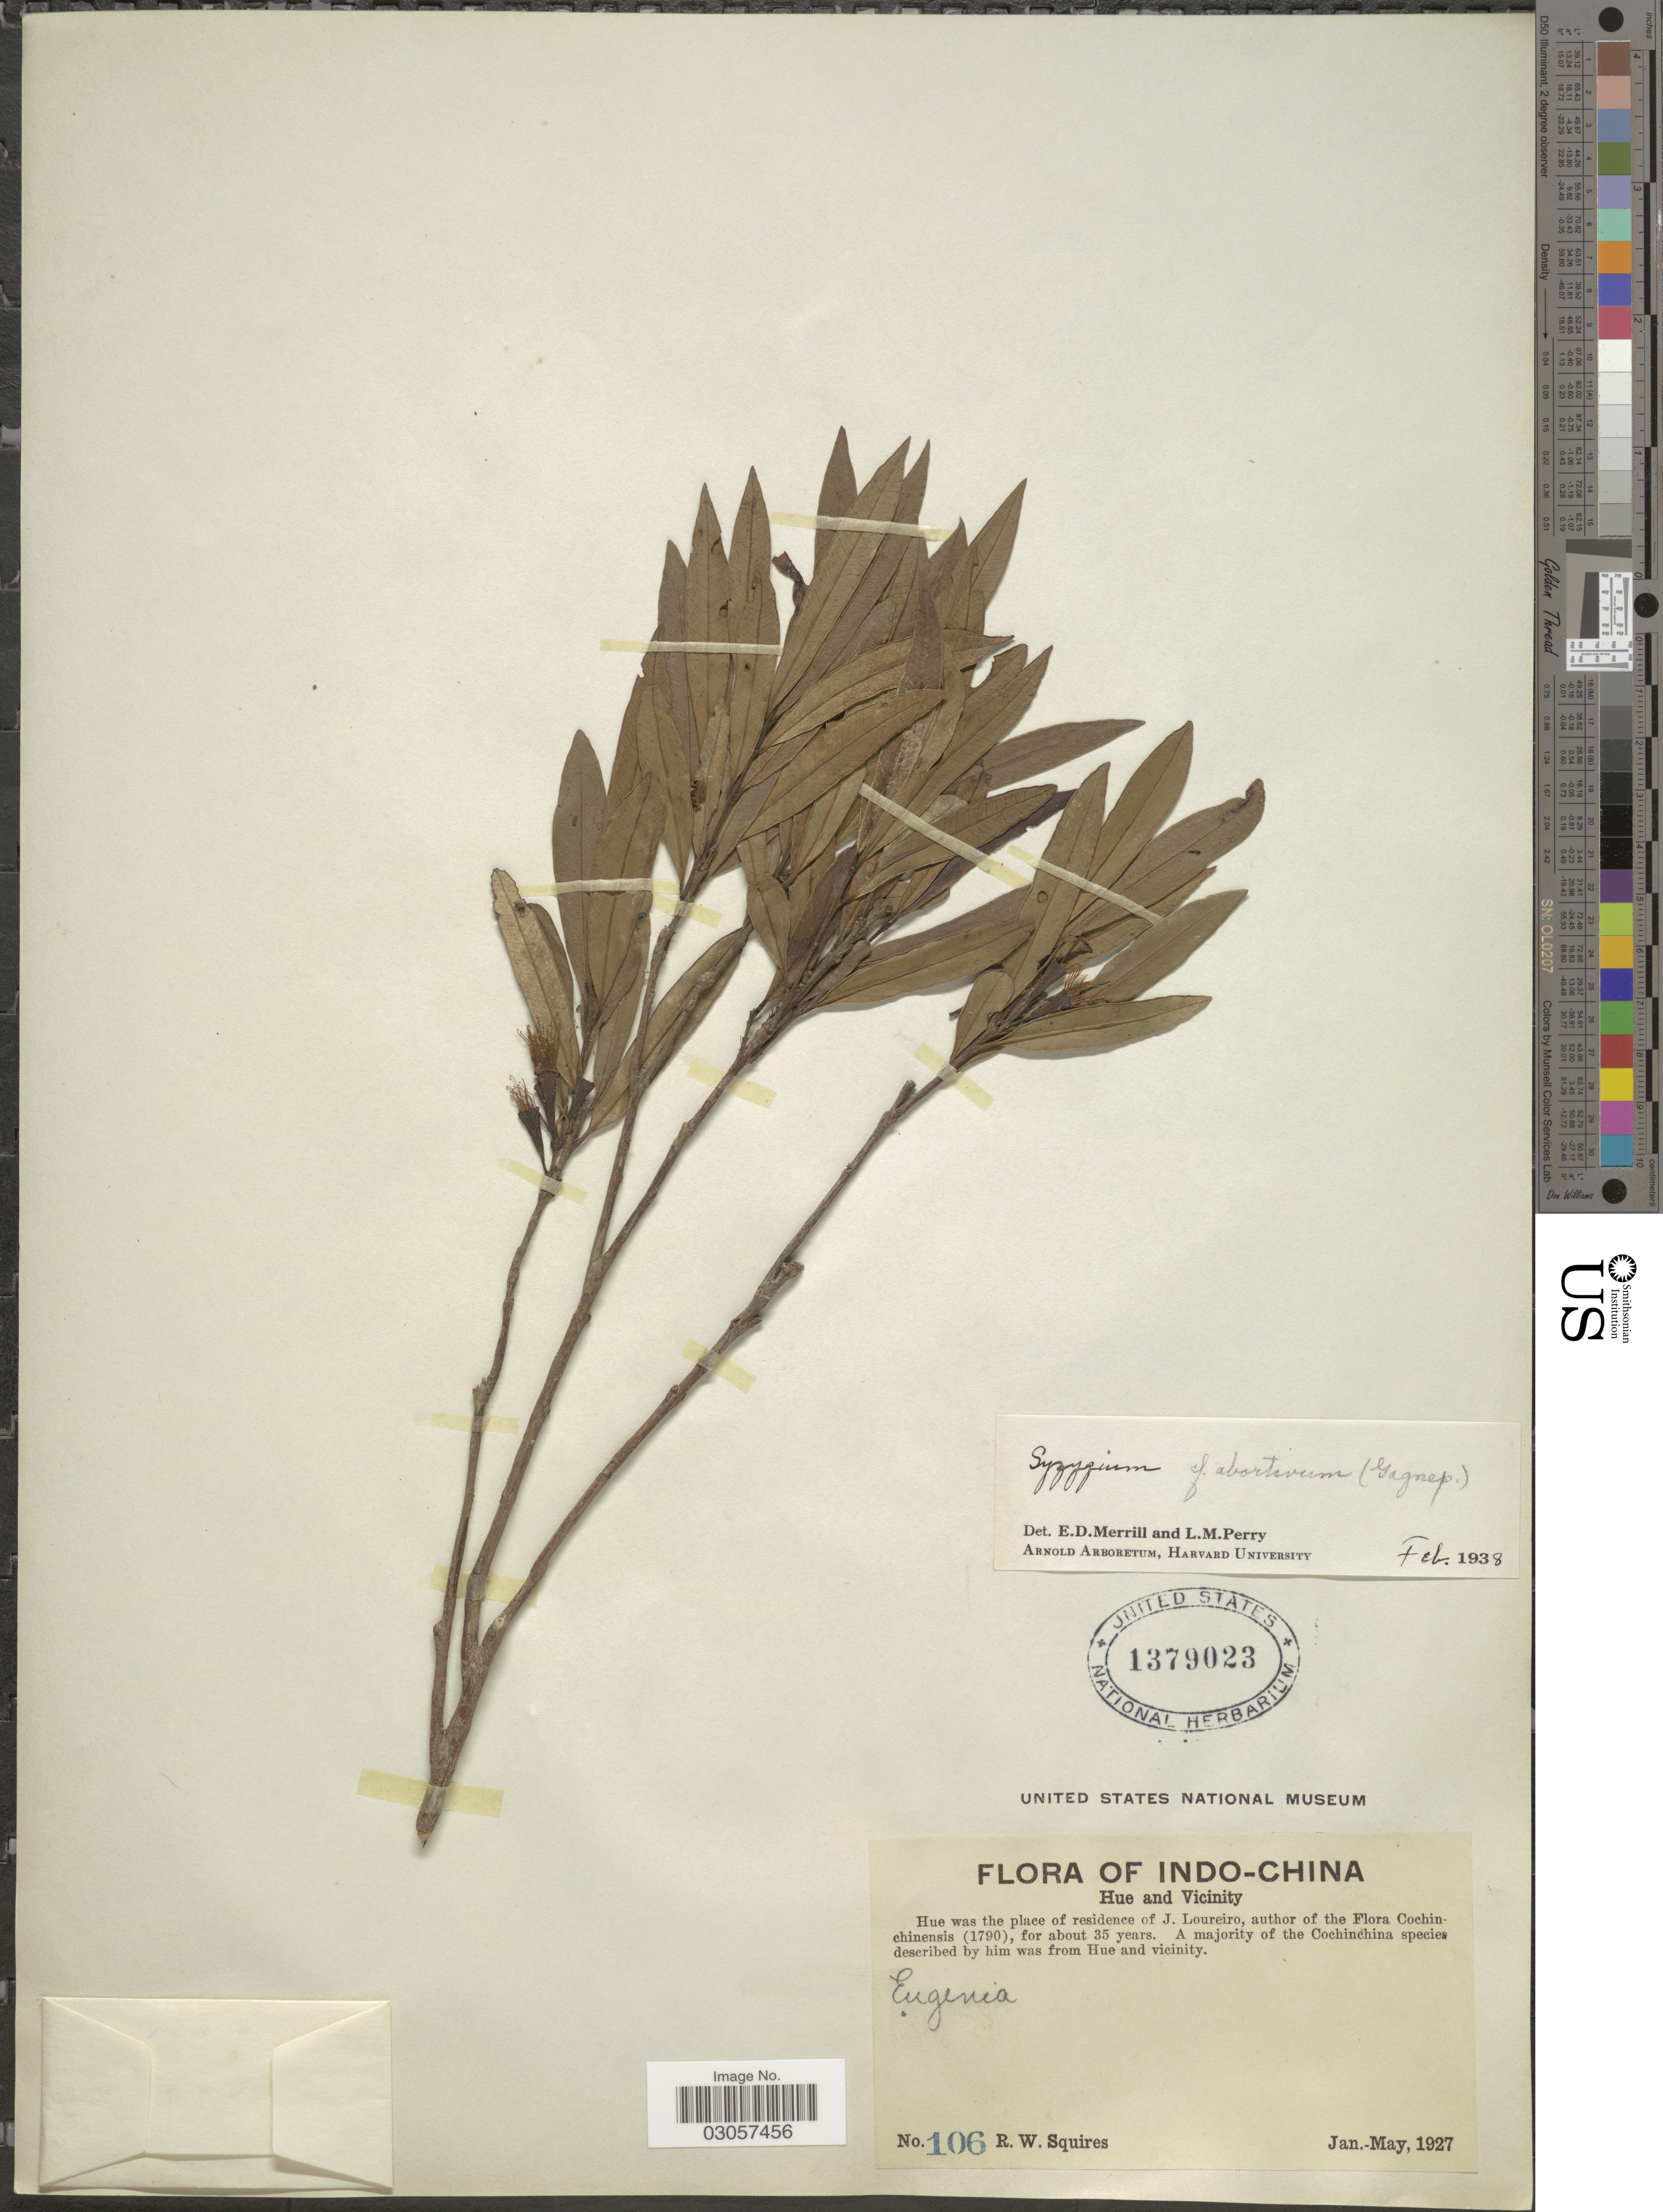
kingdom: Plantae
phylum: Tracheophyta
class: Magnoliopsida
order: Myrtales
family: Myrtaceae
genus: Syzygium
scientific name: Syzygium abortivum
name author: (Gagnep.) Merr.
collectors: R. Squires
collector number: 106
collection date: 1927-01/1927-05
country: Vietnam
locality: Indo-China, Hue and Vicinity.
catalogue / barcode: US 1379023